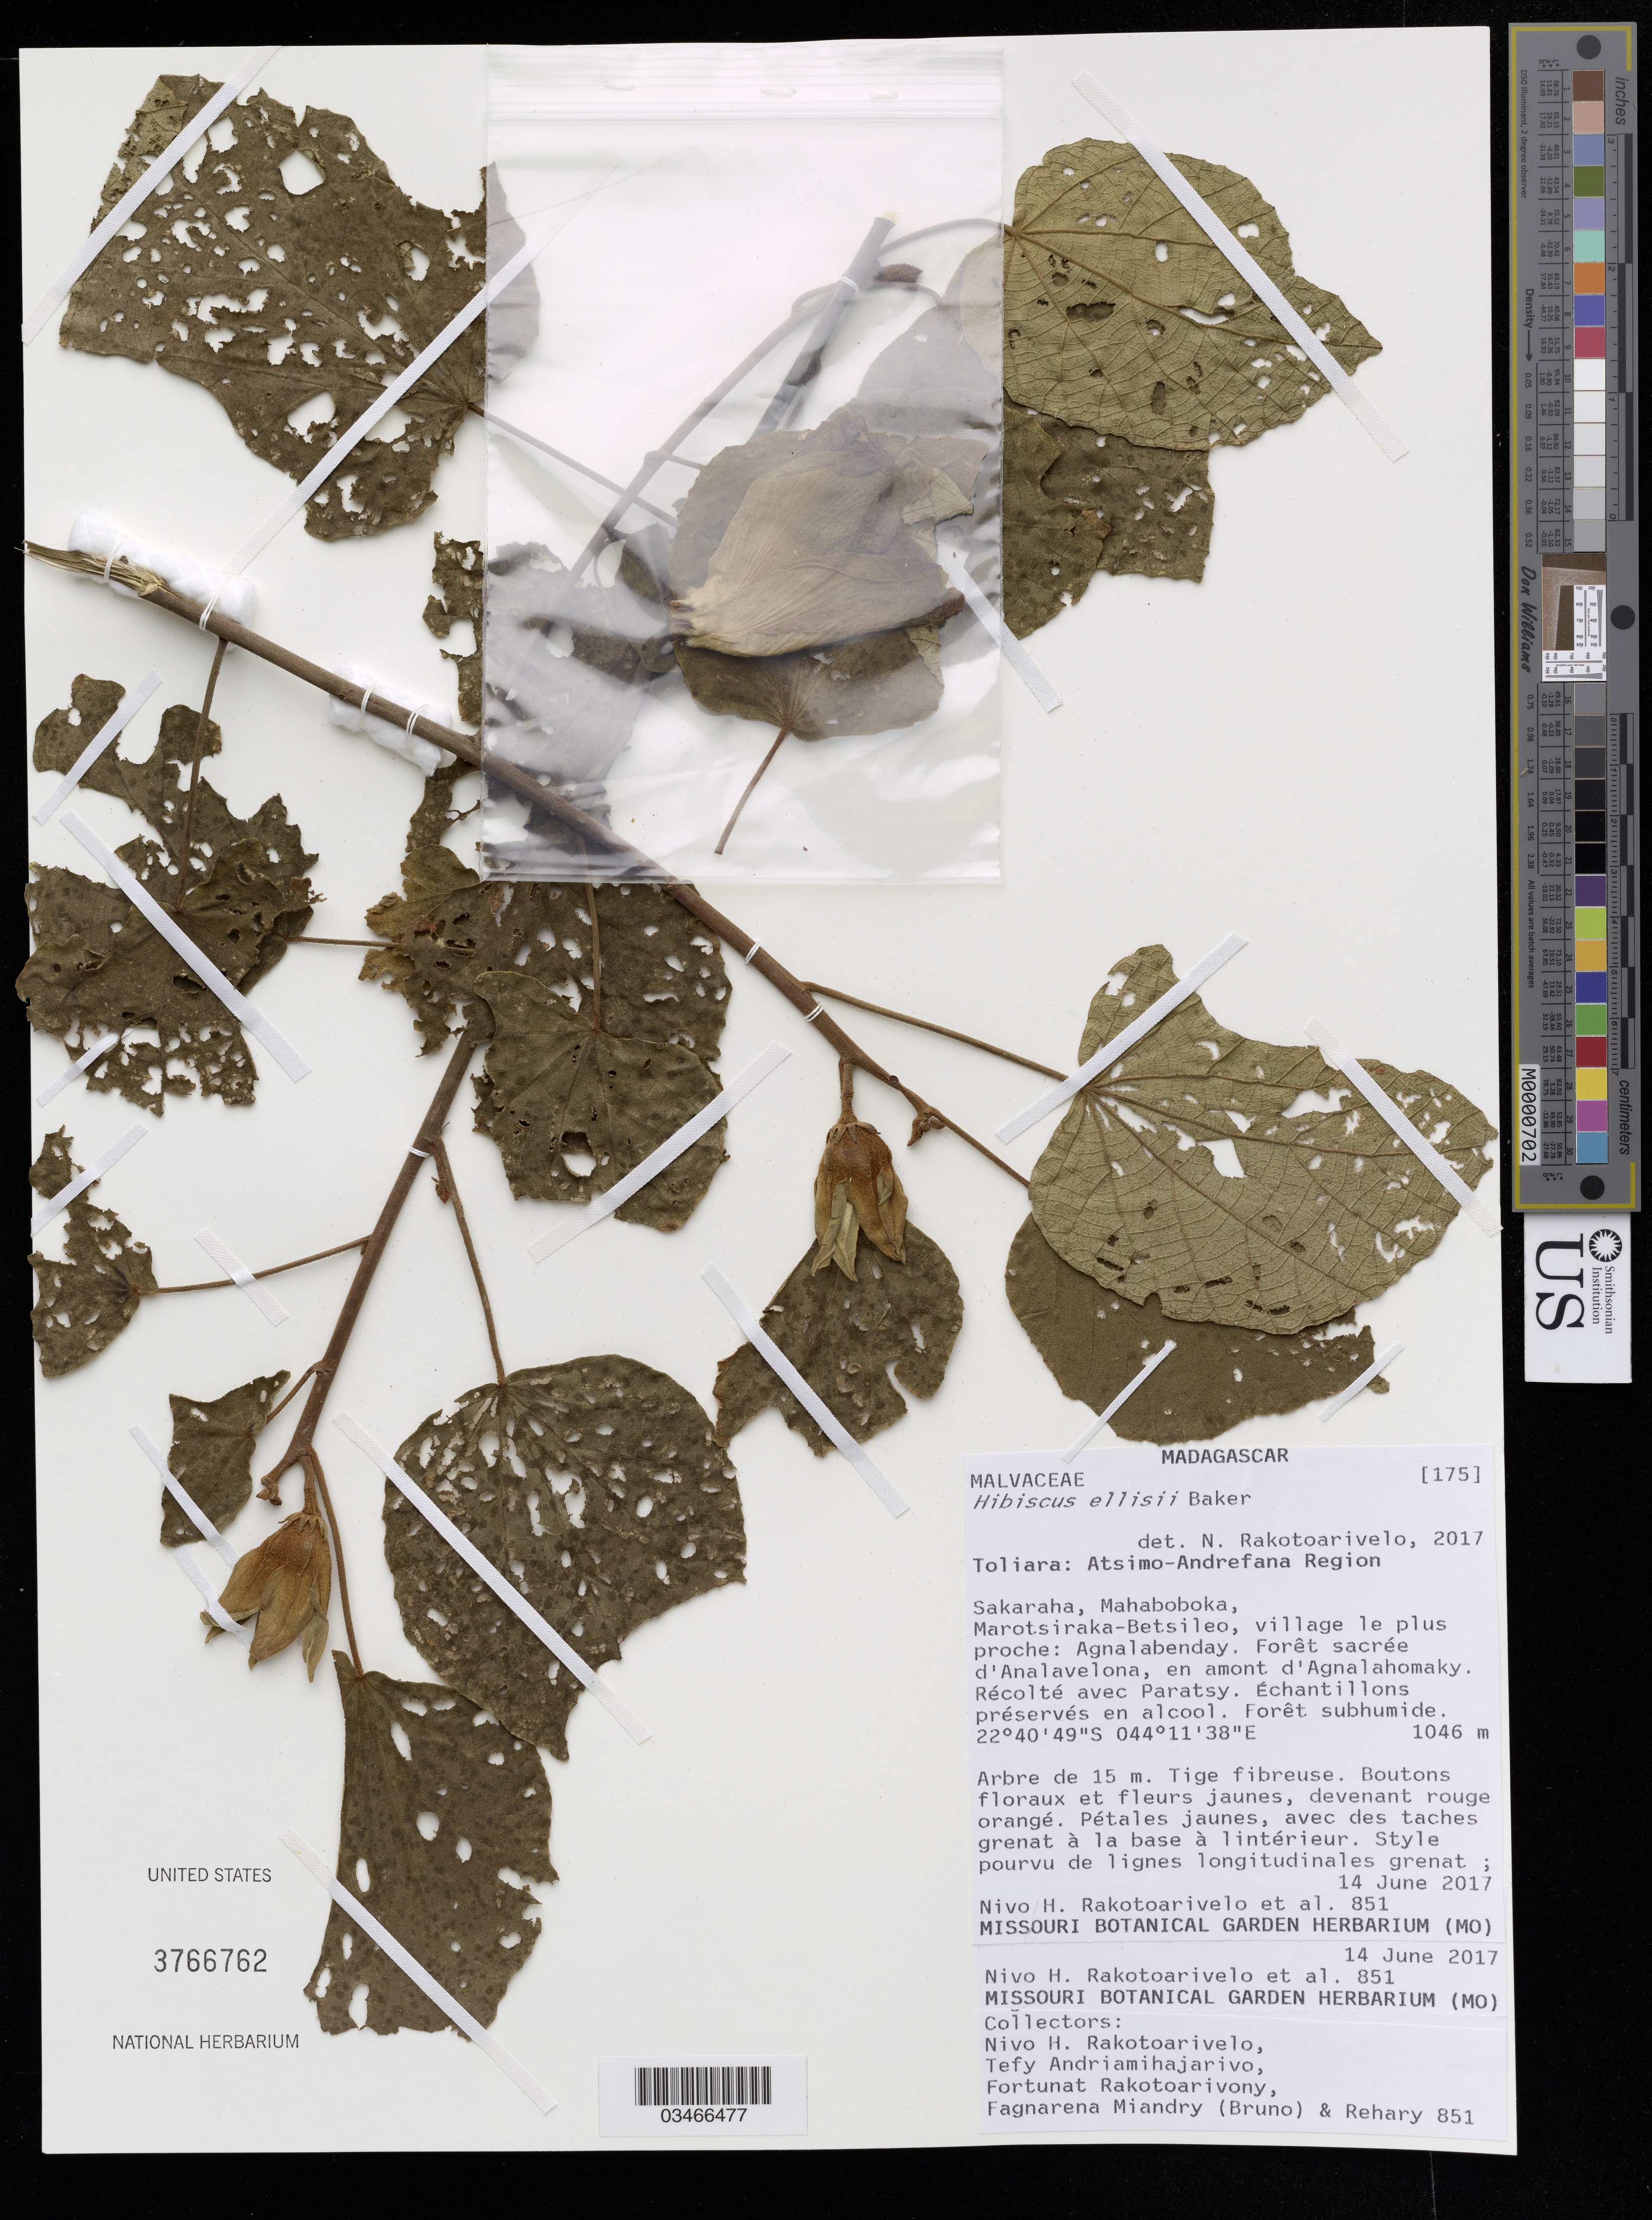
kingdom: Plantae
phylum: Tracheophyta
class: Magnoliopsida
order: Malvales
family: Malvaceae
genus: Hibiscus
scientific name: Hibiscus ellisii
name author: Baker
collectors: N. Rakotoarivelo, T. H. Andriamihajarivo & F. Rakotoarivony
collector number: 851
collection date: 2017-06-14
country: Madagascar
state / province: Toliara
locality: Atsimo-Andrefana Region. Sakaraha, Mahaboboka, Marotsiraka-Betsileo, village le plus proche: Agnalabenday. Forêt sacrée d'Analavelona, en amont d'Agnalahomaky.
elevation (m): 1046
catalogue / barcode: US 3766762